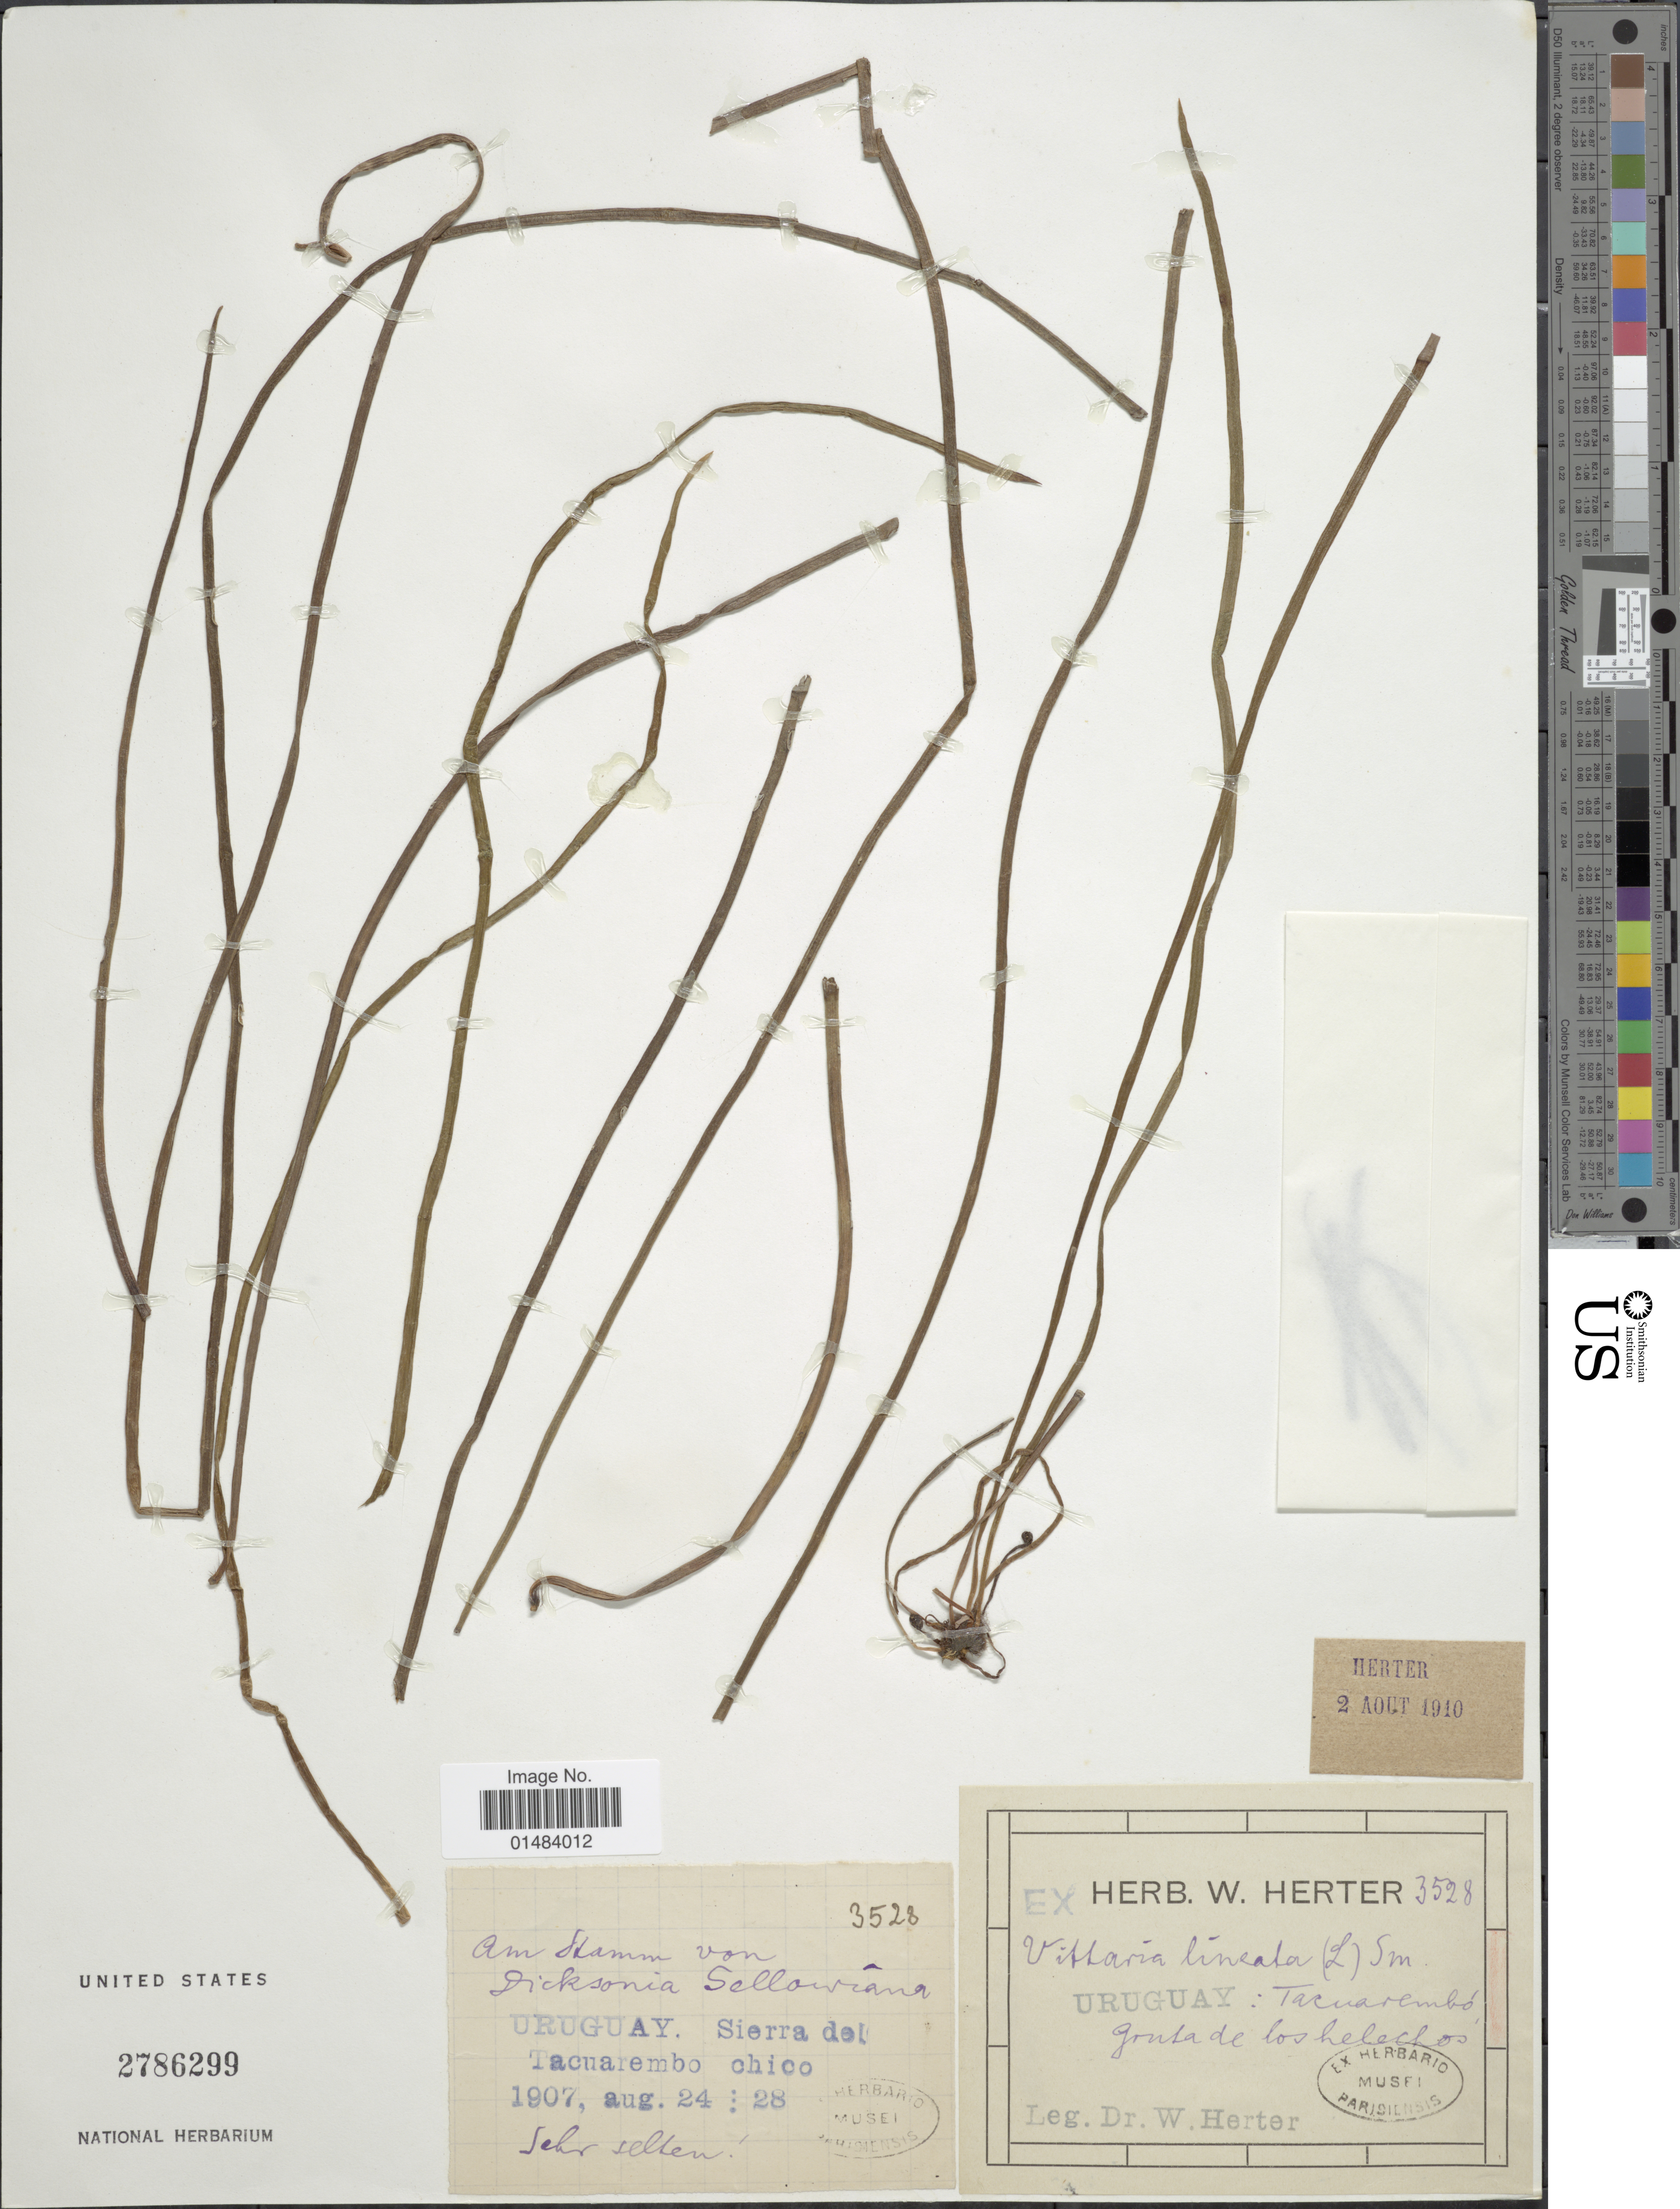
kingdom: Plantae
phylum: Tracheophyta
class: Polypodiopsida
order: Polypodiales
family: Pteridaceae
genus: Vittaria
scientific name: Vittaria lineata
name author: (L.) Sm.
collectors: W. G. Herter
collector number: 3528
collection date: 1907-08-24/1907-08-28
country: Uruguay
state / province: Tacuarembó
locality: Uruguay, Sierra del Tacuarembo chico, gruta de los helechos.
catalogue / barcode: US 2786299